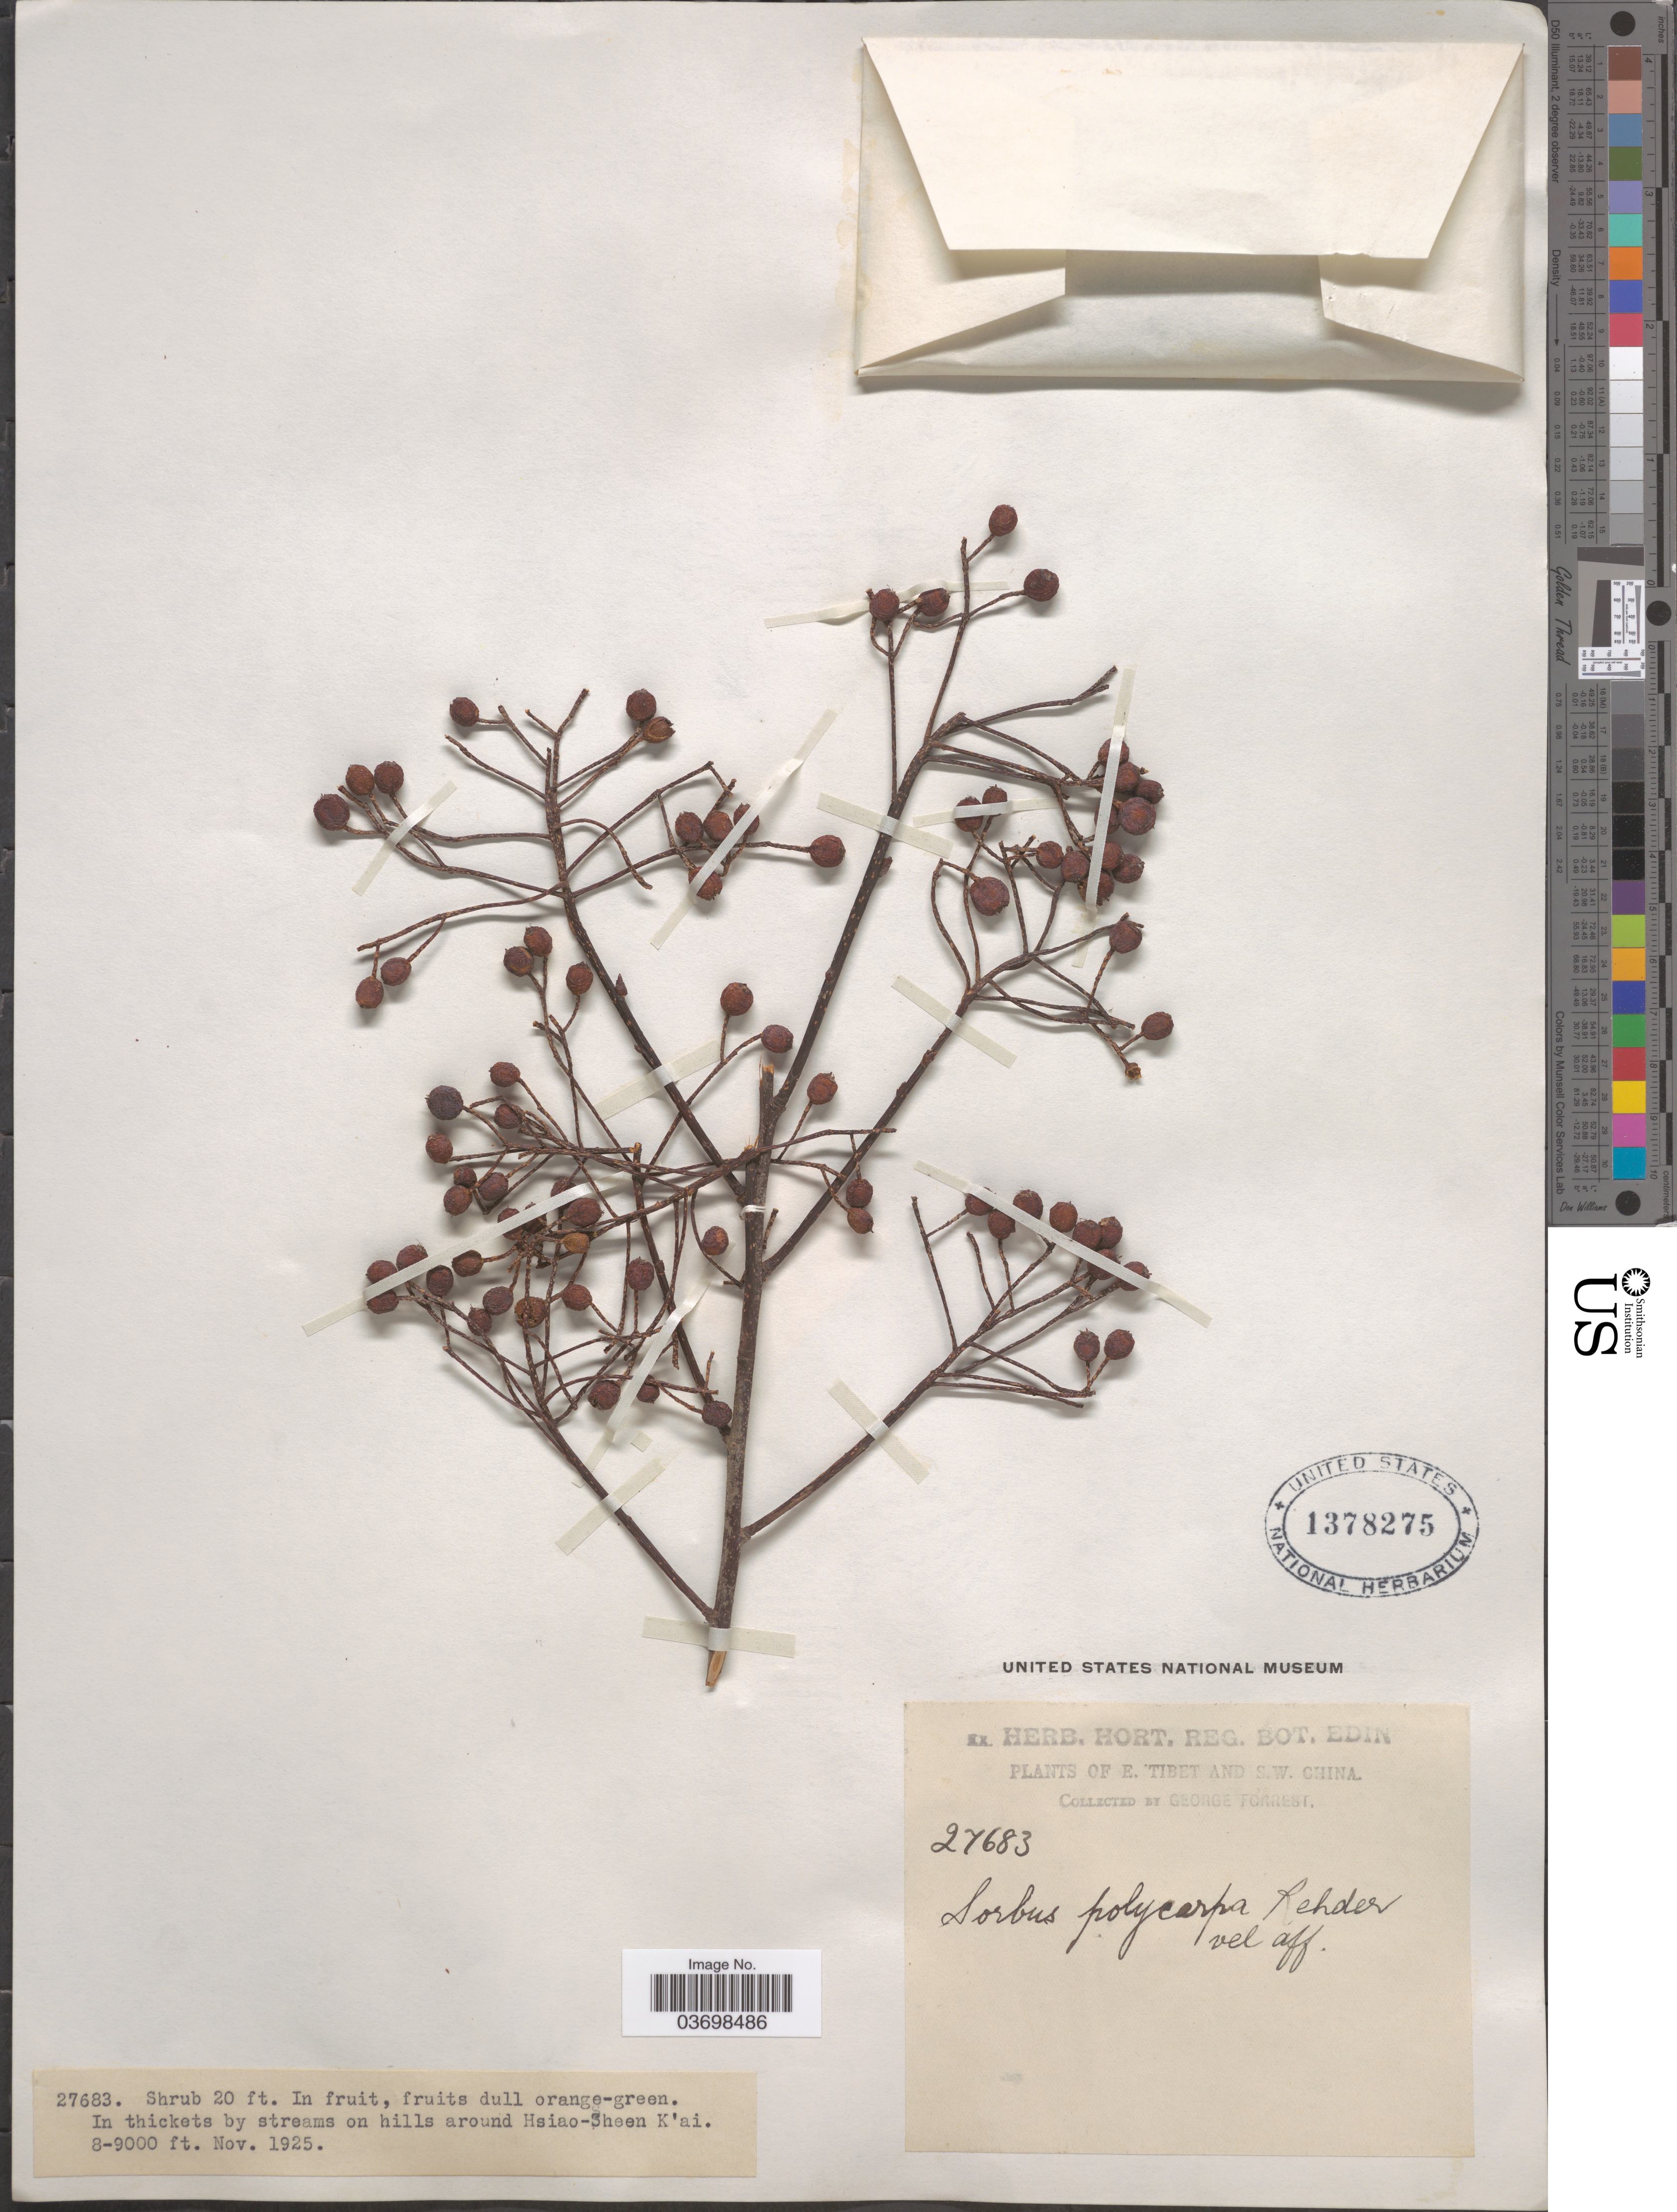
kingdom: Plantae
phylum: Tracheophyta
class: Magnoliopsida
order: Rosales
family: Rosaceae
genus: Sorbus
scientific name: Sorbus verrucosa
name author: (Decne.) Rehder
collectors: G. Forrest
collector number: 27683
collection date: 1925-11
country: China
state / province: Xizang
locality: E. Tibet and S.W. China. On hills around Hsiao-Sheen K'ai.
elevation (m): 2438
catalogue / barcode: US 1378275